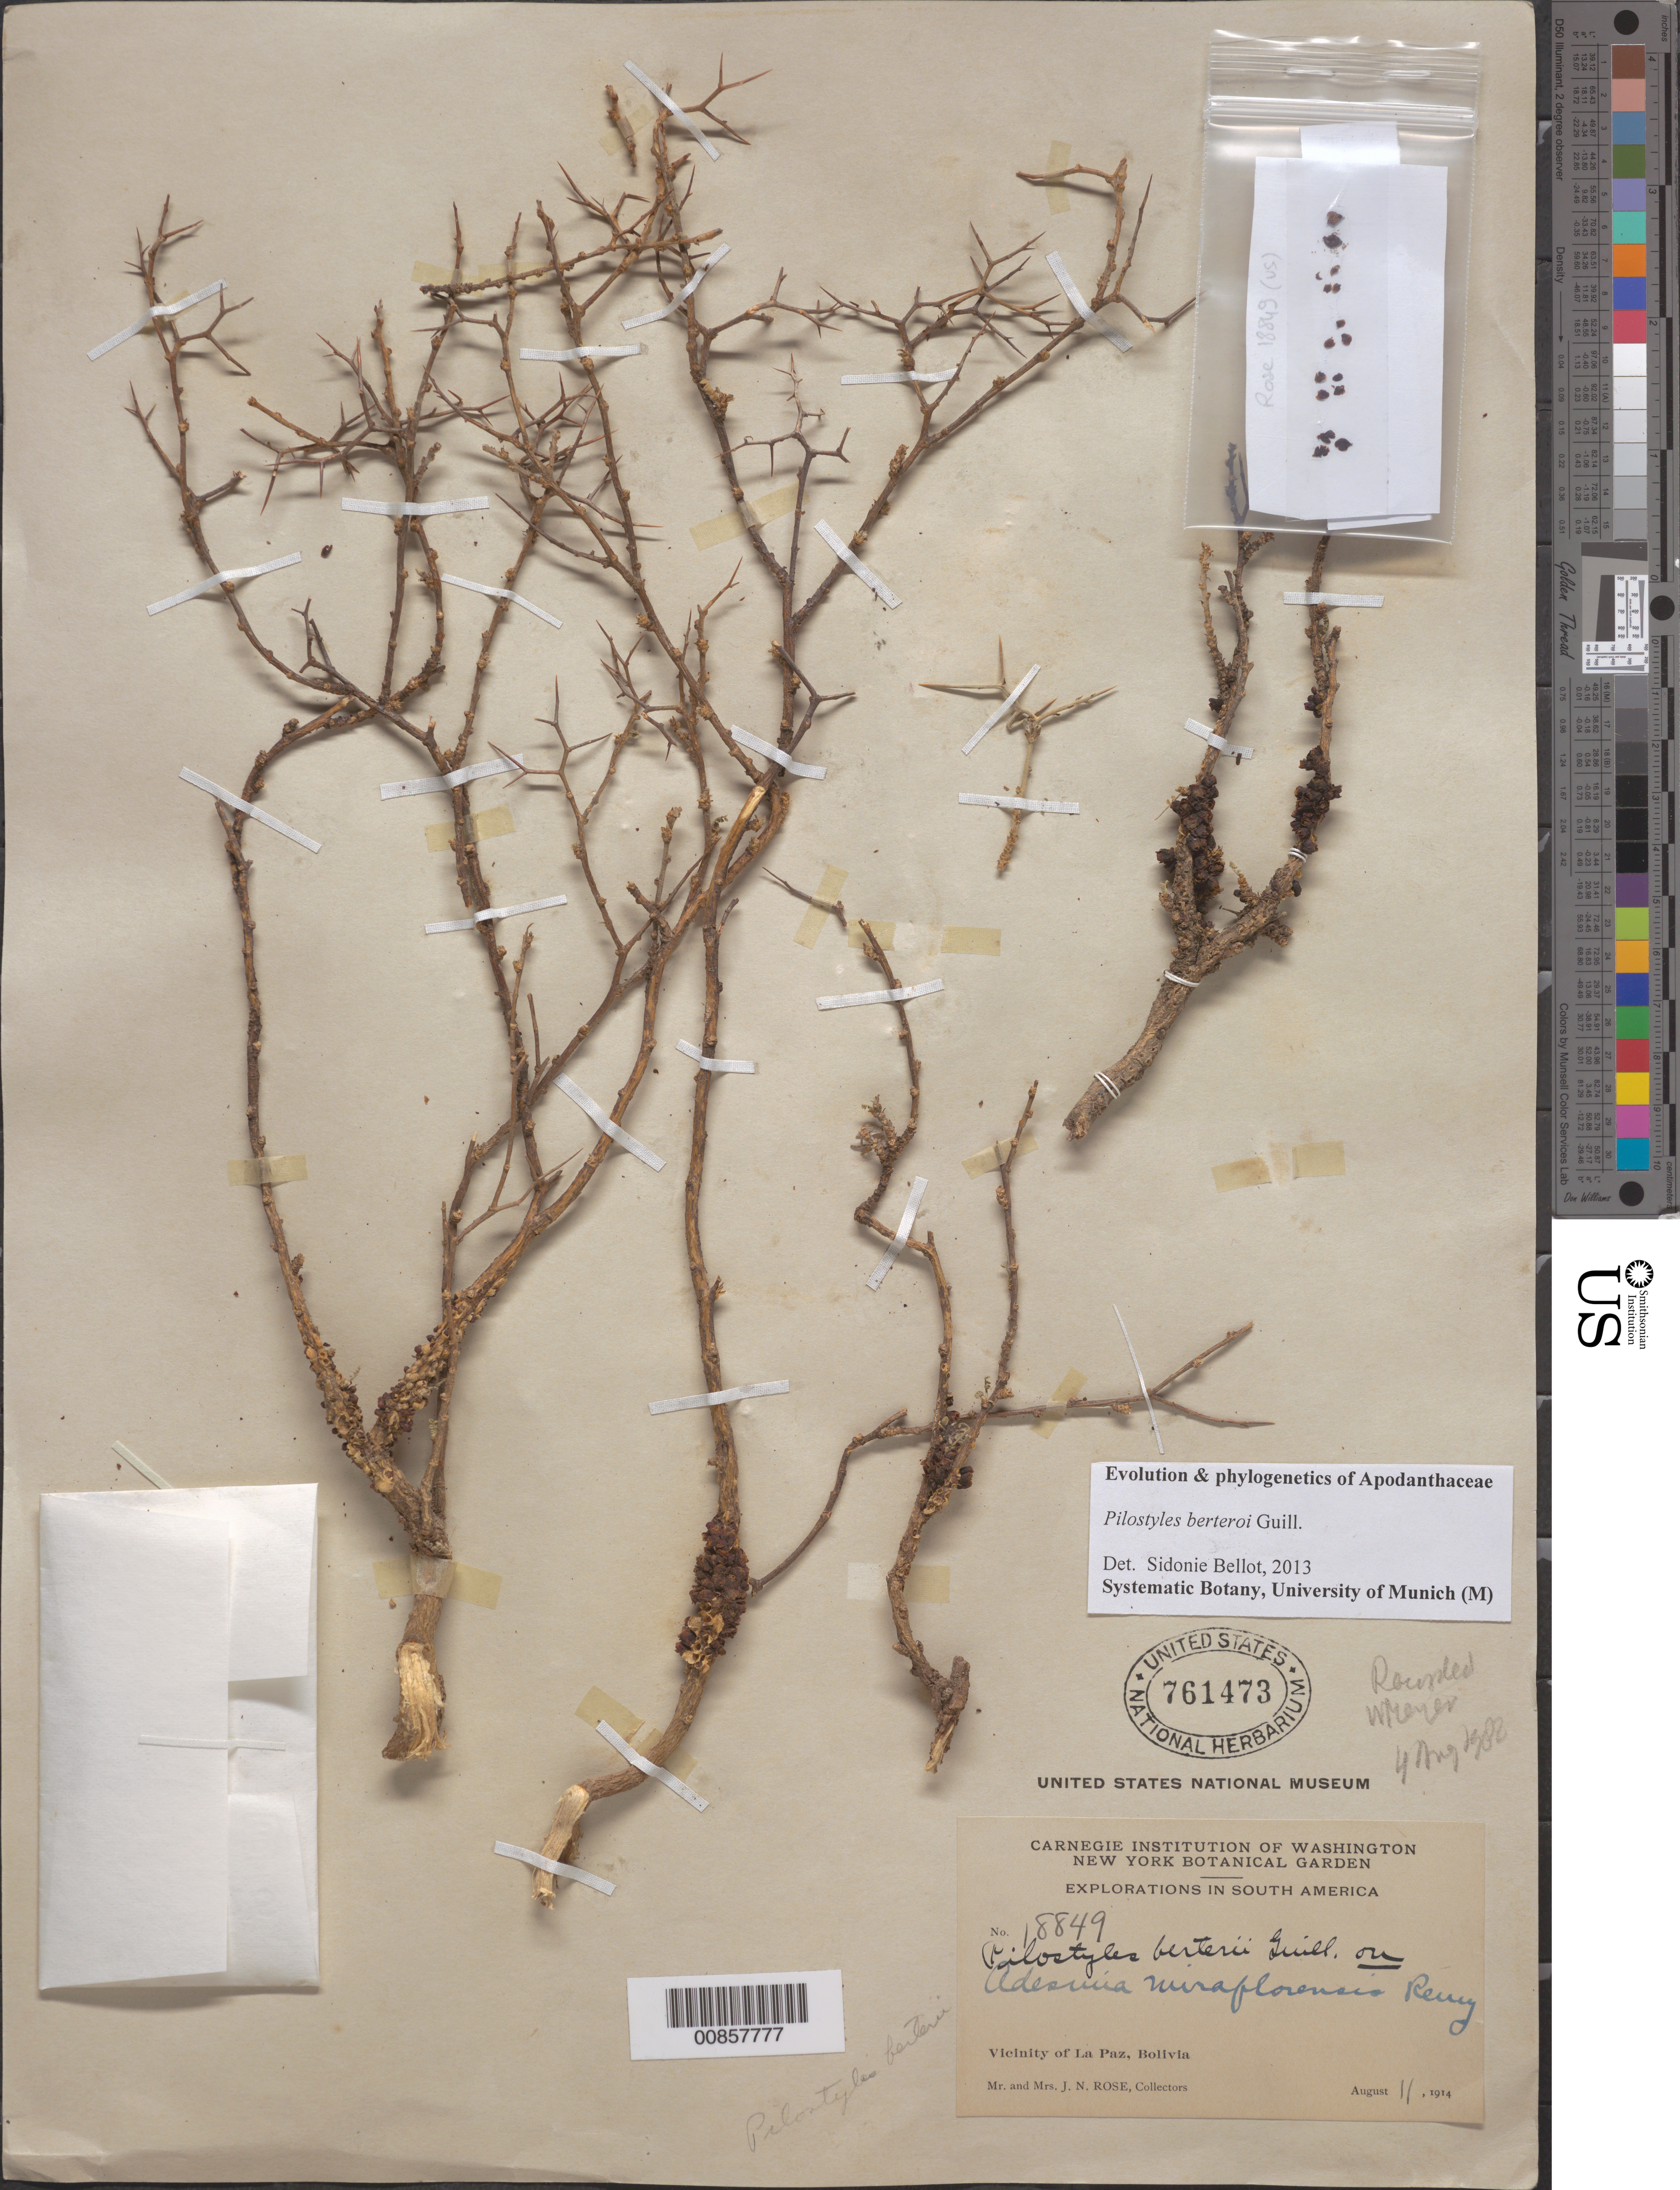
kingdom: Plantae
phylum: Tracheophyta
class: Magnoliopsida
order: Cucurbitales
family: Apodanthaceae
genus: Pilostyles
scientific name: Pilostyles berteroi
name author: Guill.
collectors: J. N. Rose & L. B. Rose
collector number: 18849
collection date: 1914-08-11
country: Bolivia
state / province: La Paz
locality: Vicinity of La Paz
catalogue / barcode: US 761473